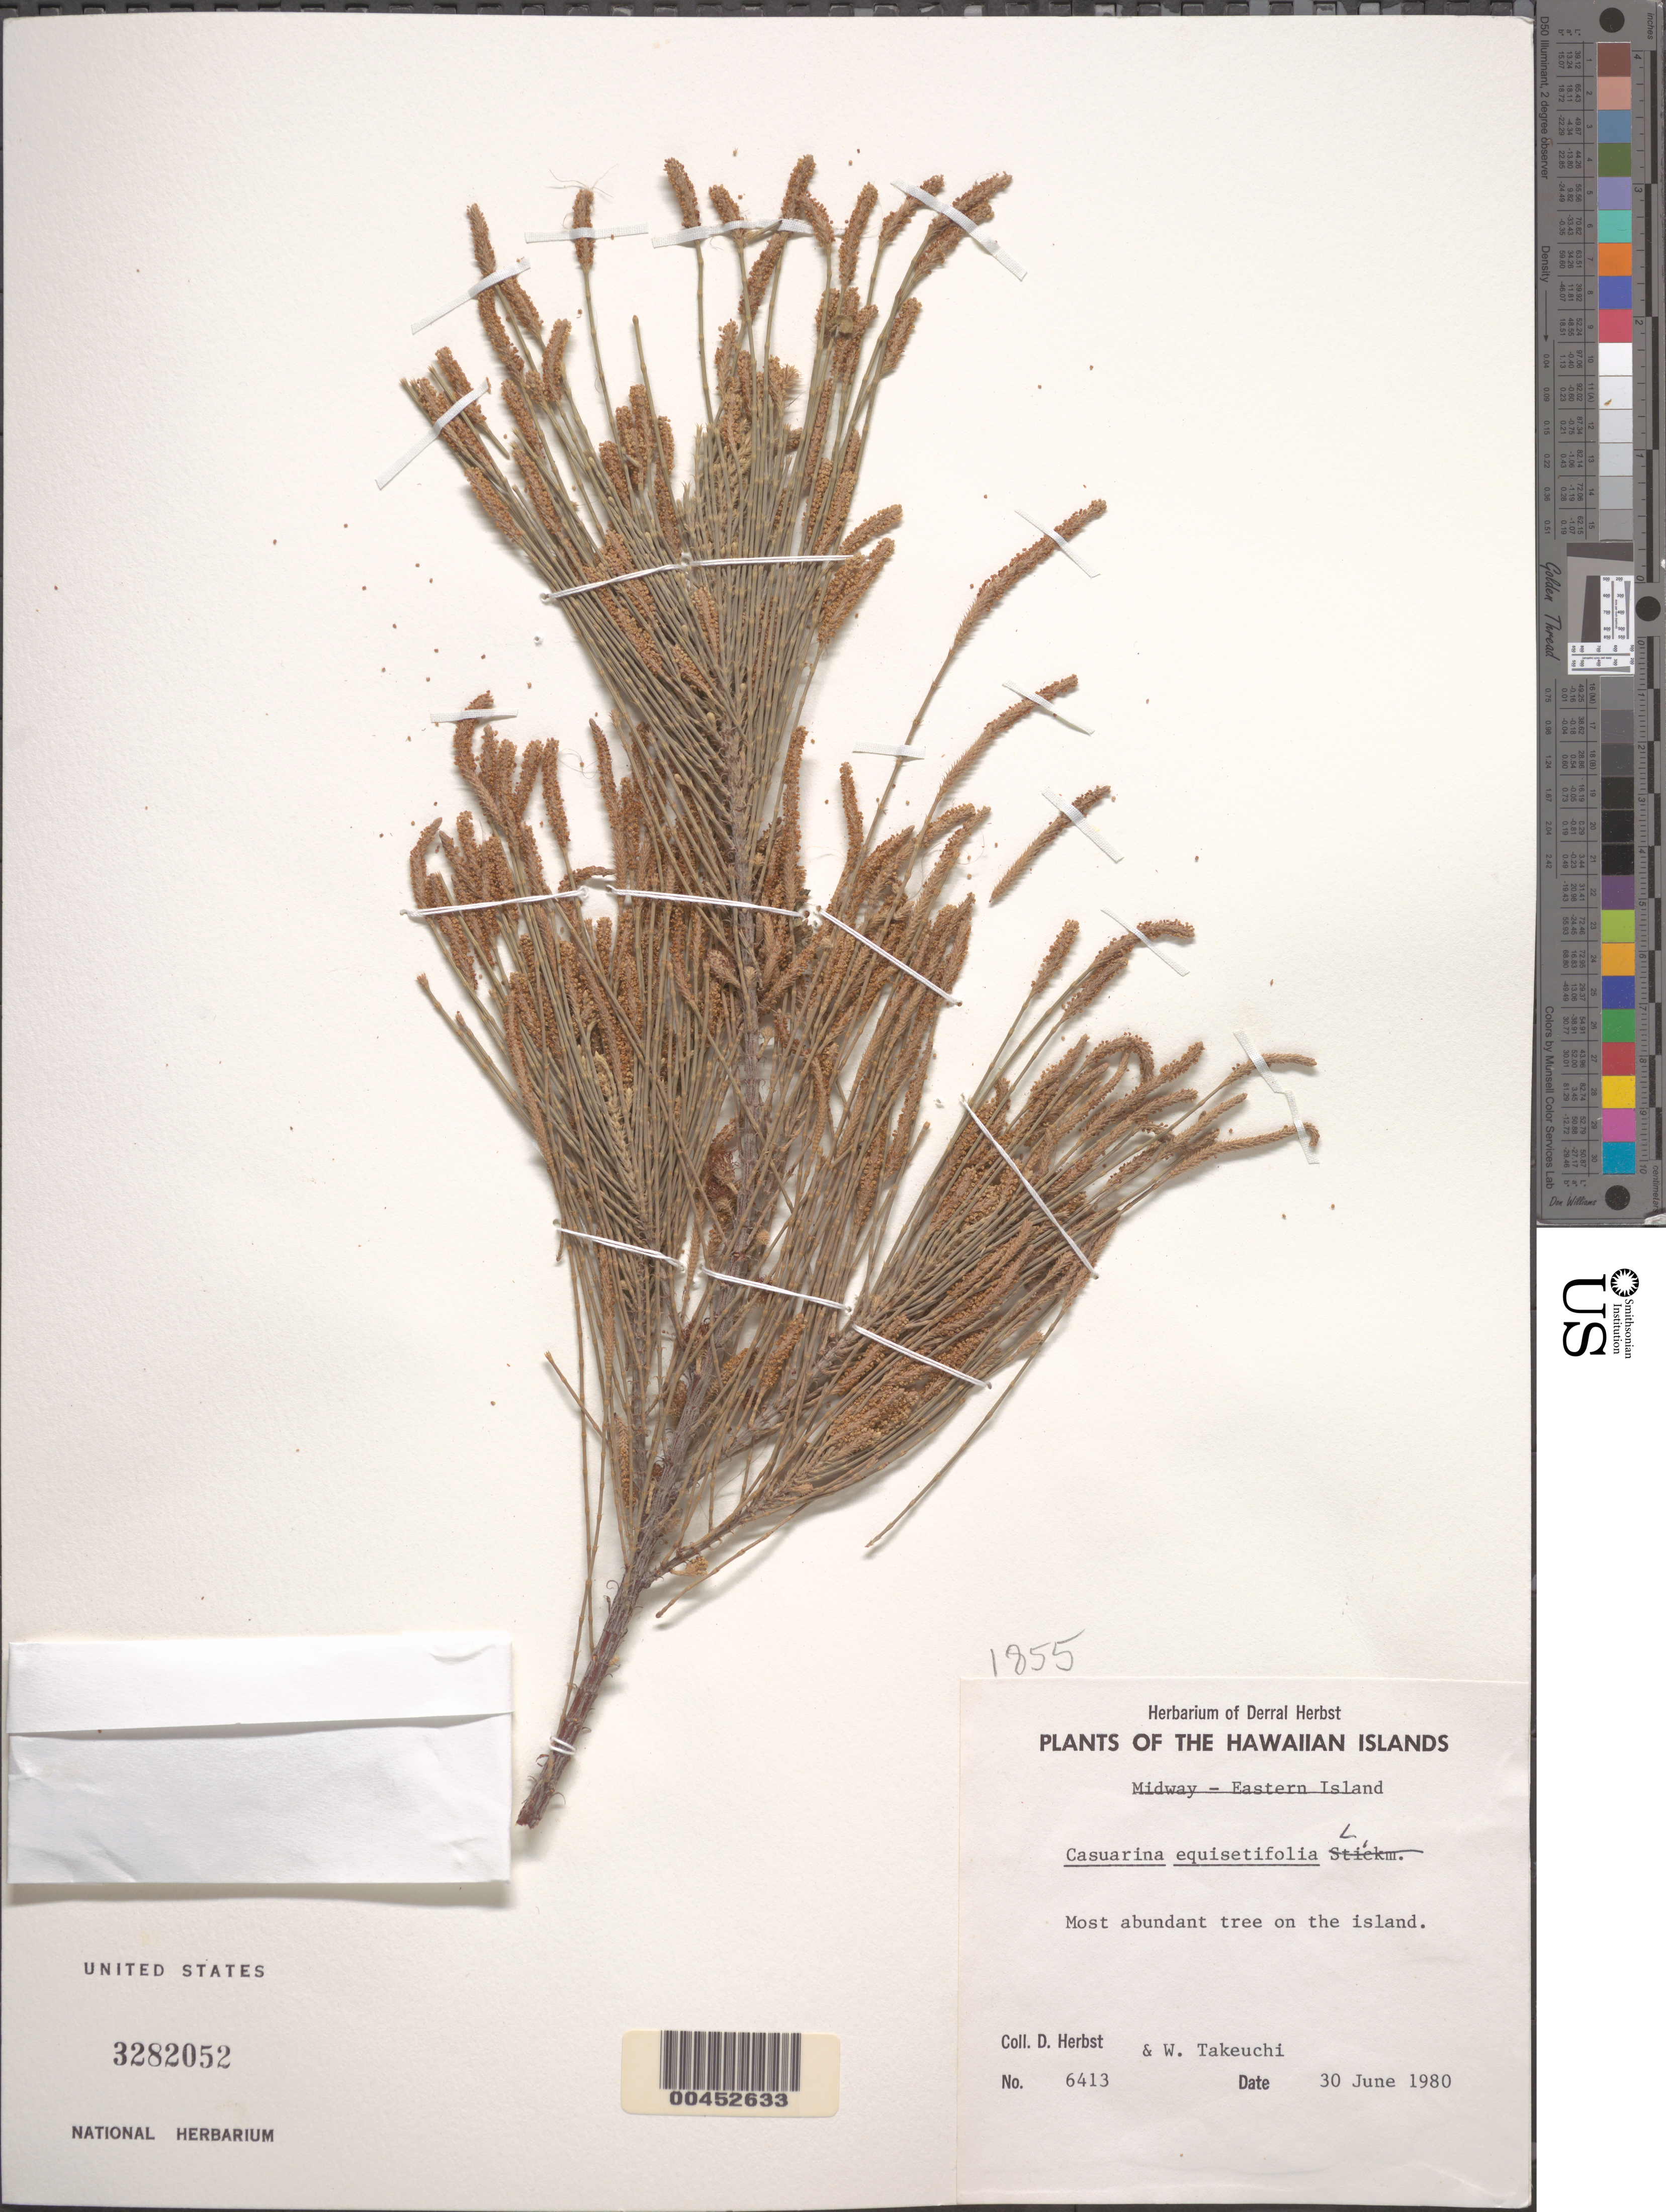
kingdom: Plantae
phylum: Tracheophyta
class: Magnoliopsida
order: Fagales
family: Casuarinaceae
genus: Casuarina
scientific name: Casuarina equisetifolia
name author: L.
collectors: D. R. Herbst & W. N. Takeuchi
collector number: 6413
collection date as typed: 30 Jun 1980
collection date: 1980-06-30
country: U.S. Administered Pacific Islands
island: Midway Atoll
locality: Eastern Islet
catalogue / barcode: US 3282052